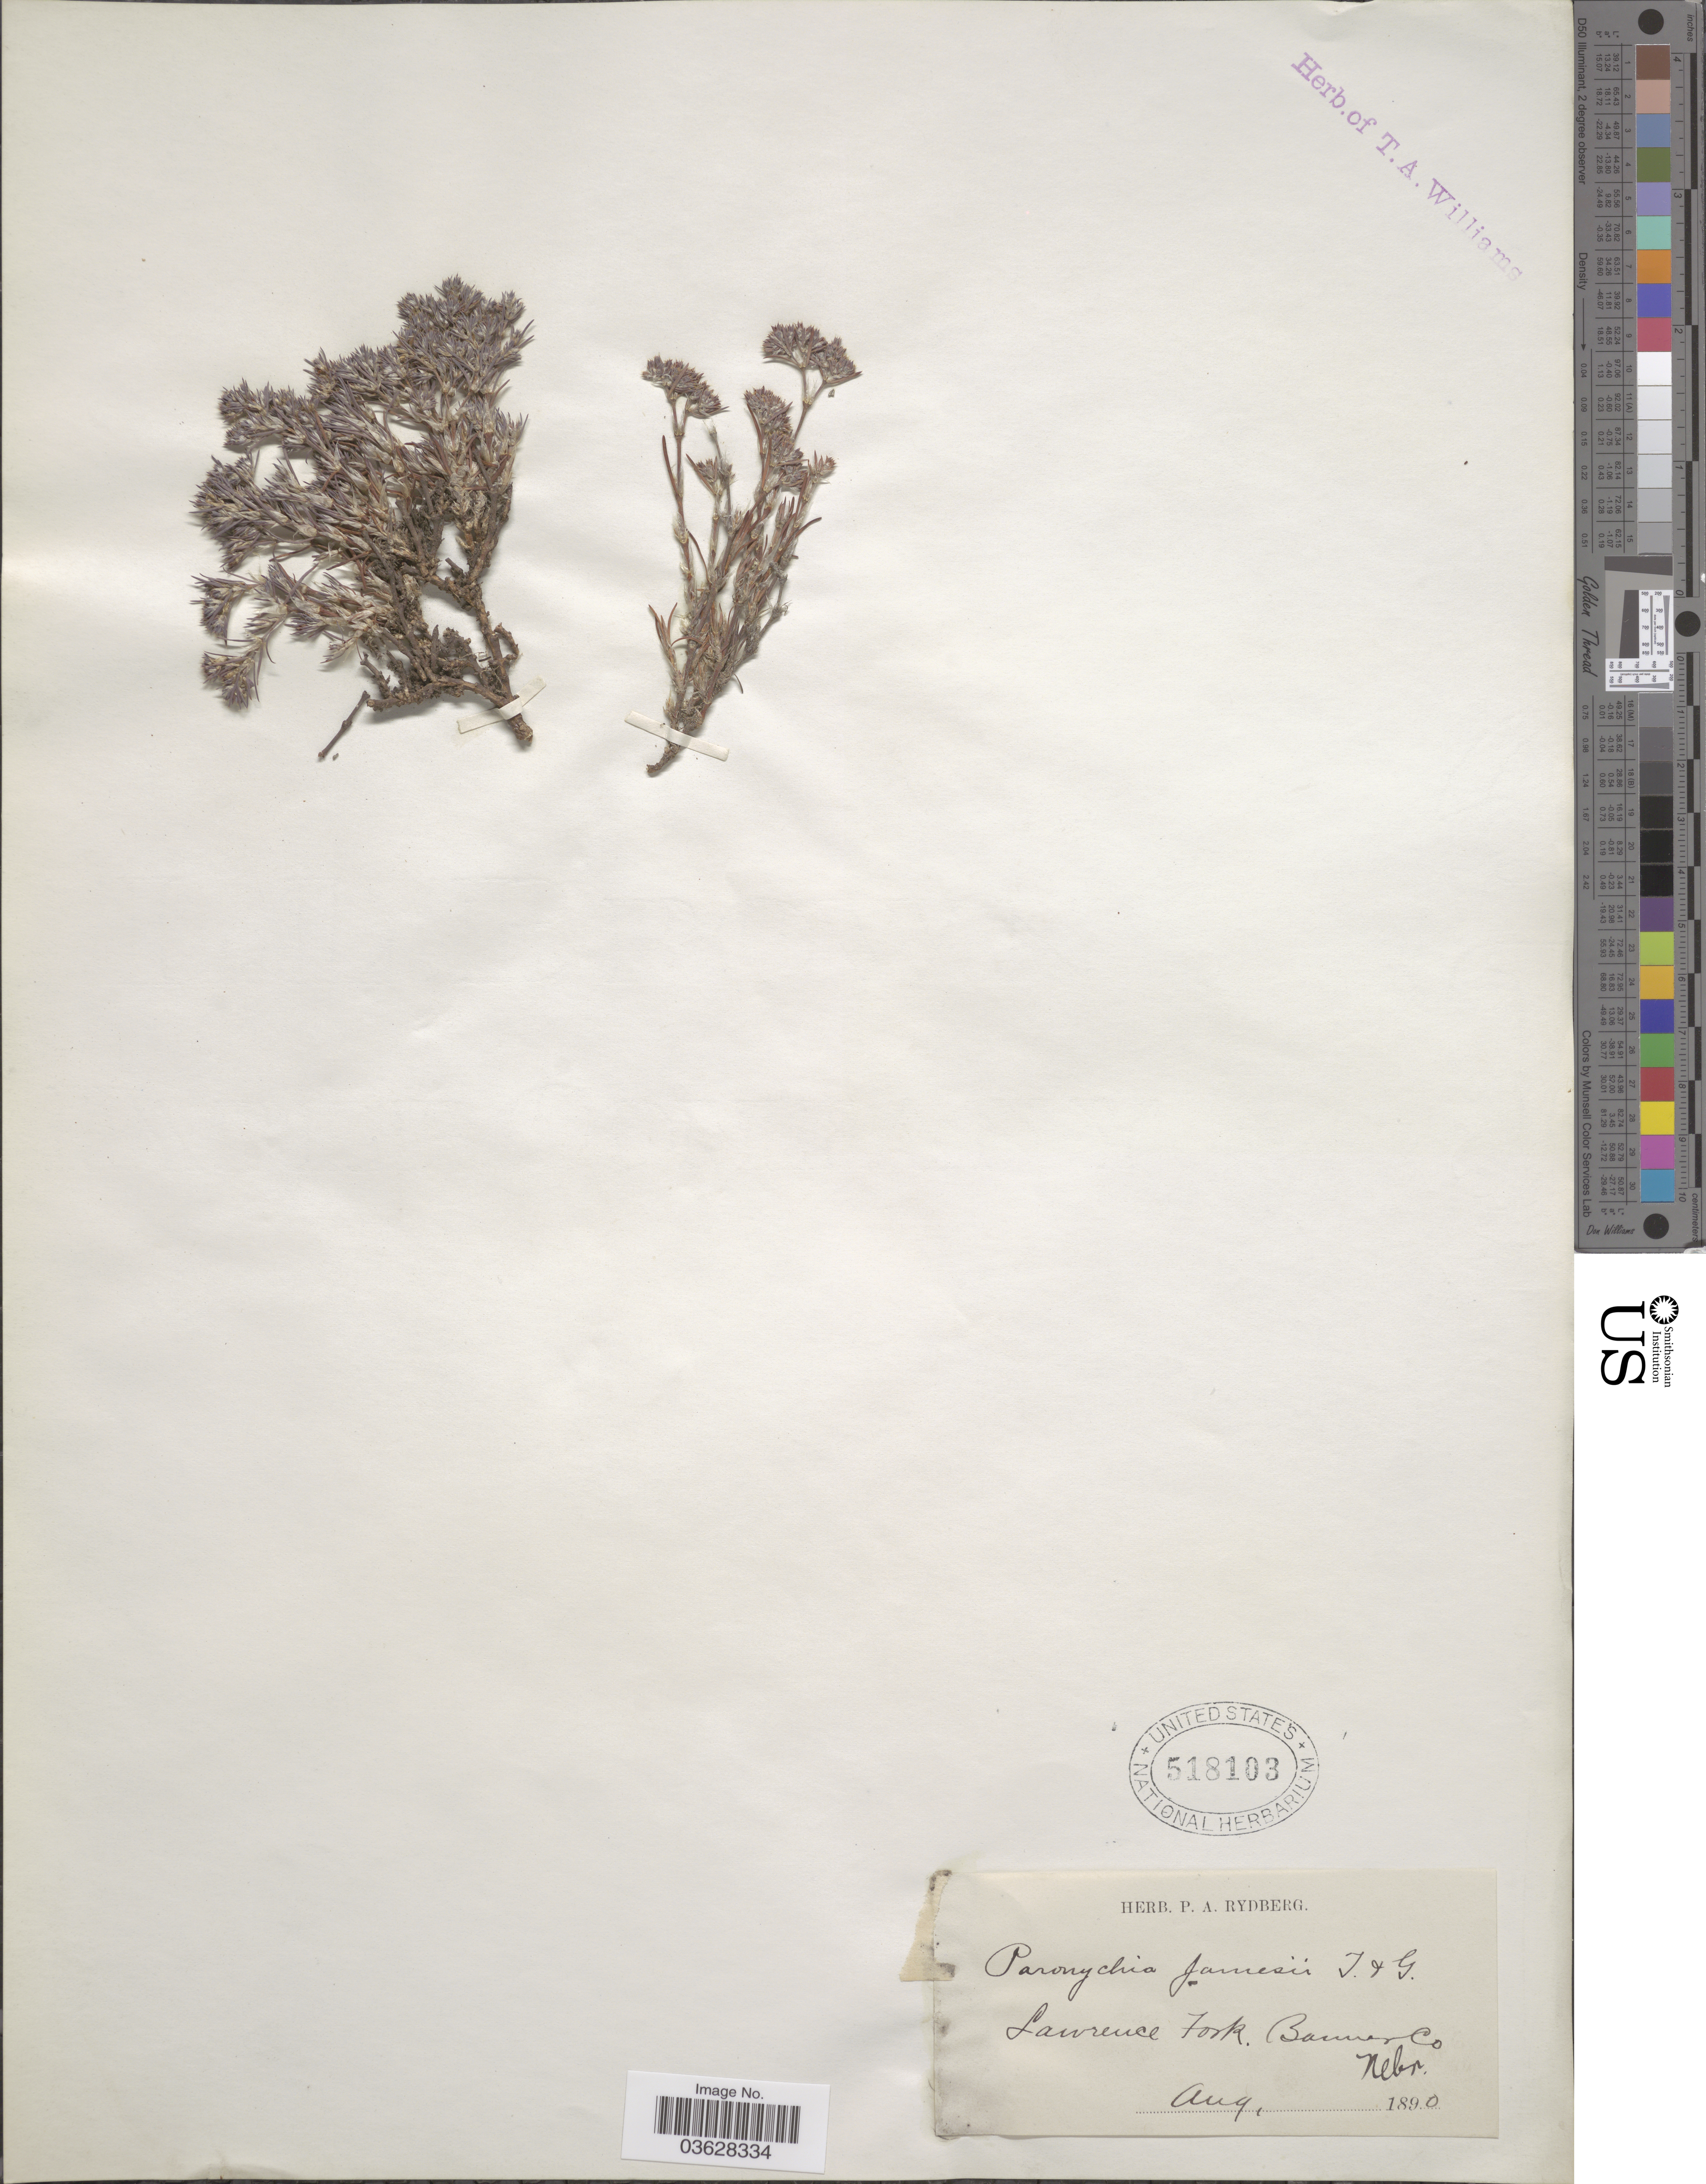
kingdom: Plantae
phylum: Tracheophyta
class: Magnoliopsida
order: Caryophyllales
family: Caryophyllaceae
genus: Paronychia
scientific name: Paronychia depressa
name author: (Torr. & A. Gray) Nutt. ex A. Nelson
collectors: ex herb. P. A. Rydberg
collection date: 1890-08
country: United States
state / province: Nebraska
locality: Lawrence Fork, Banner Co.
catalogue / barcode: US 518103